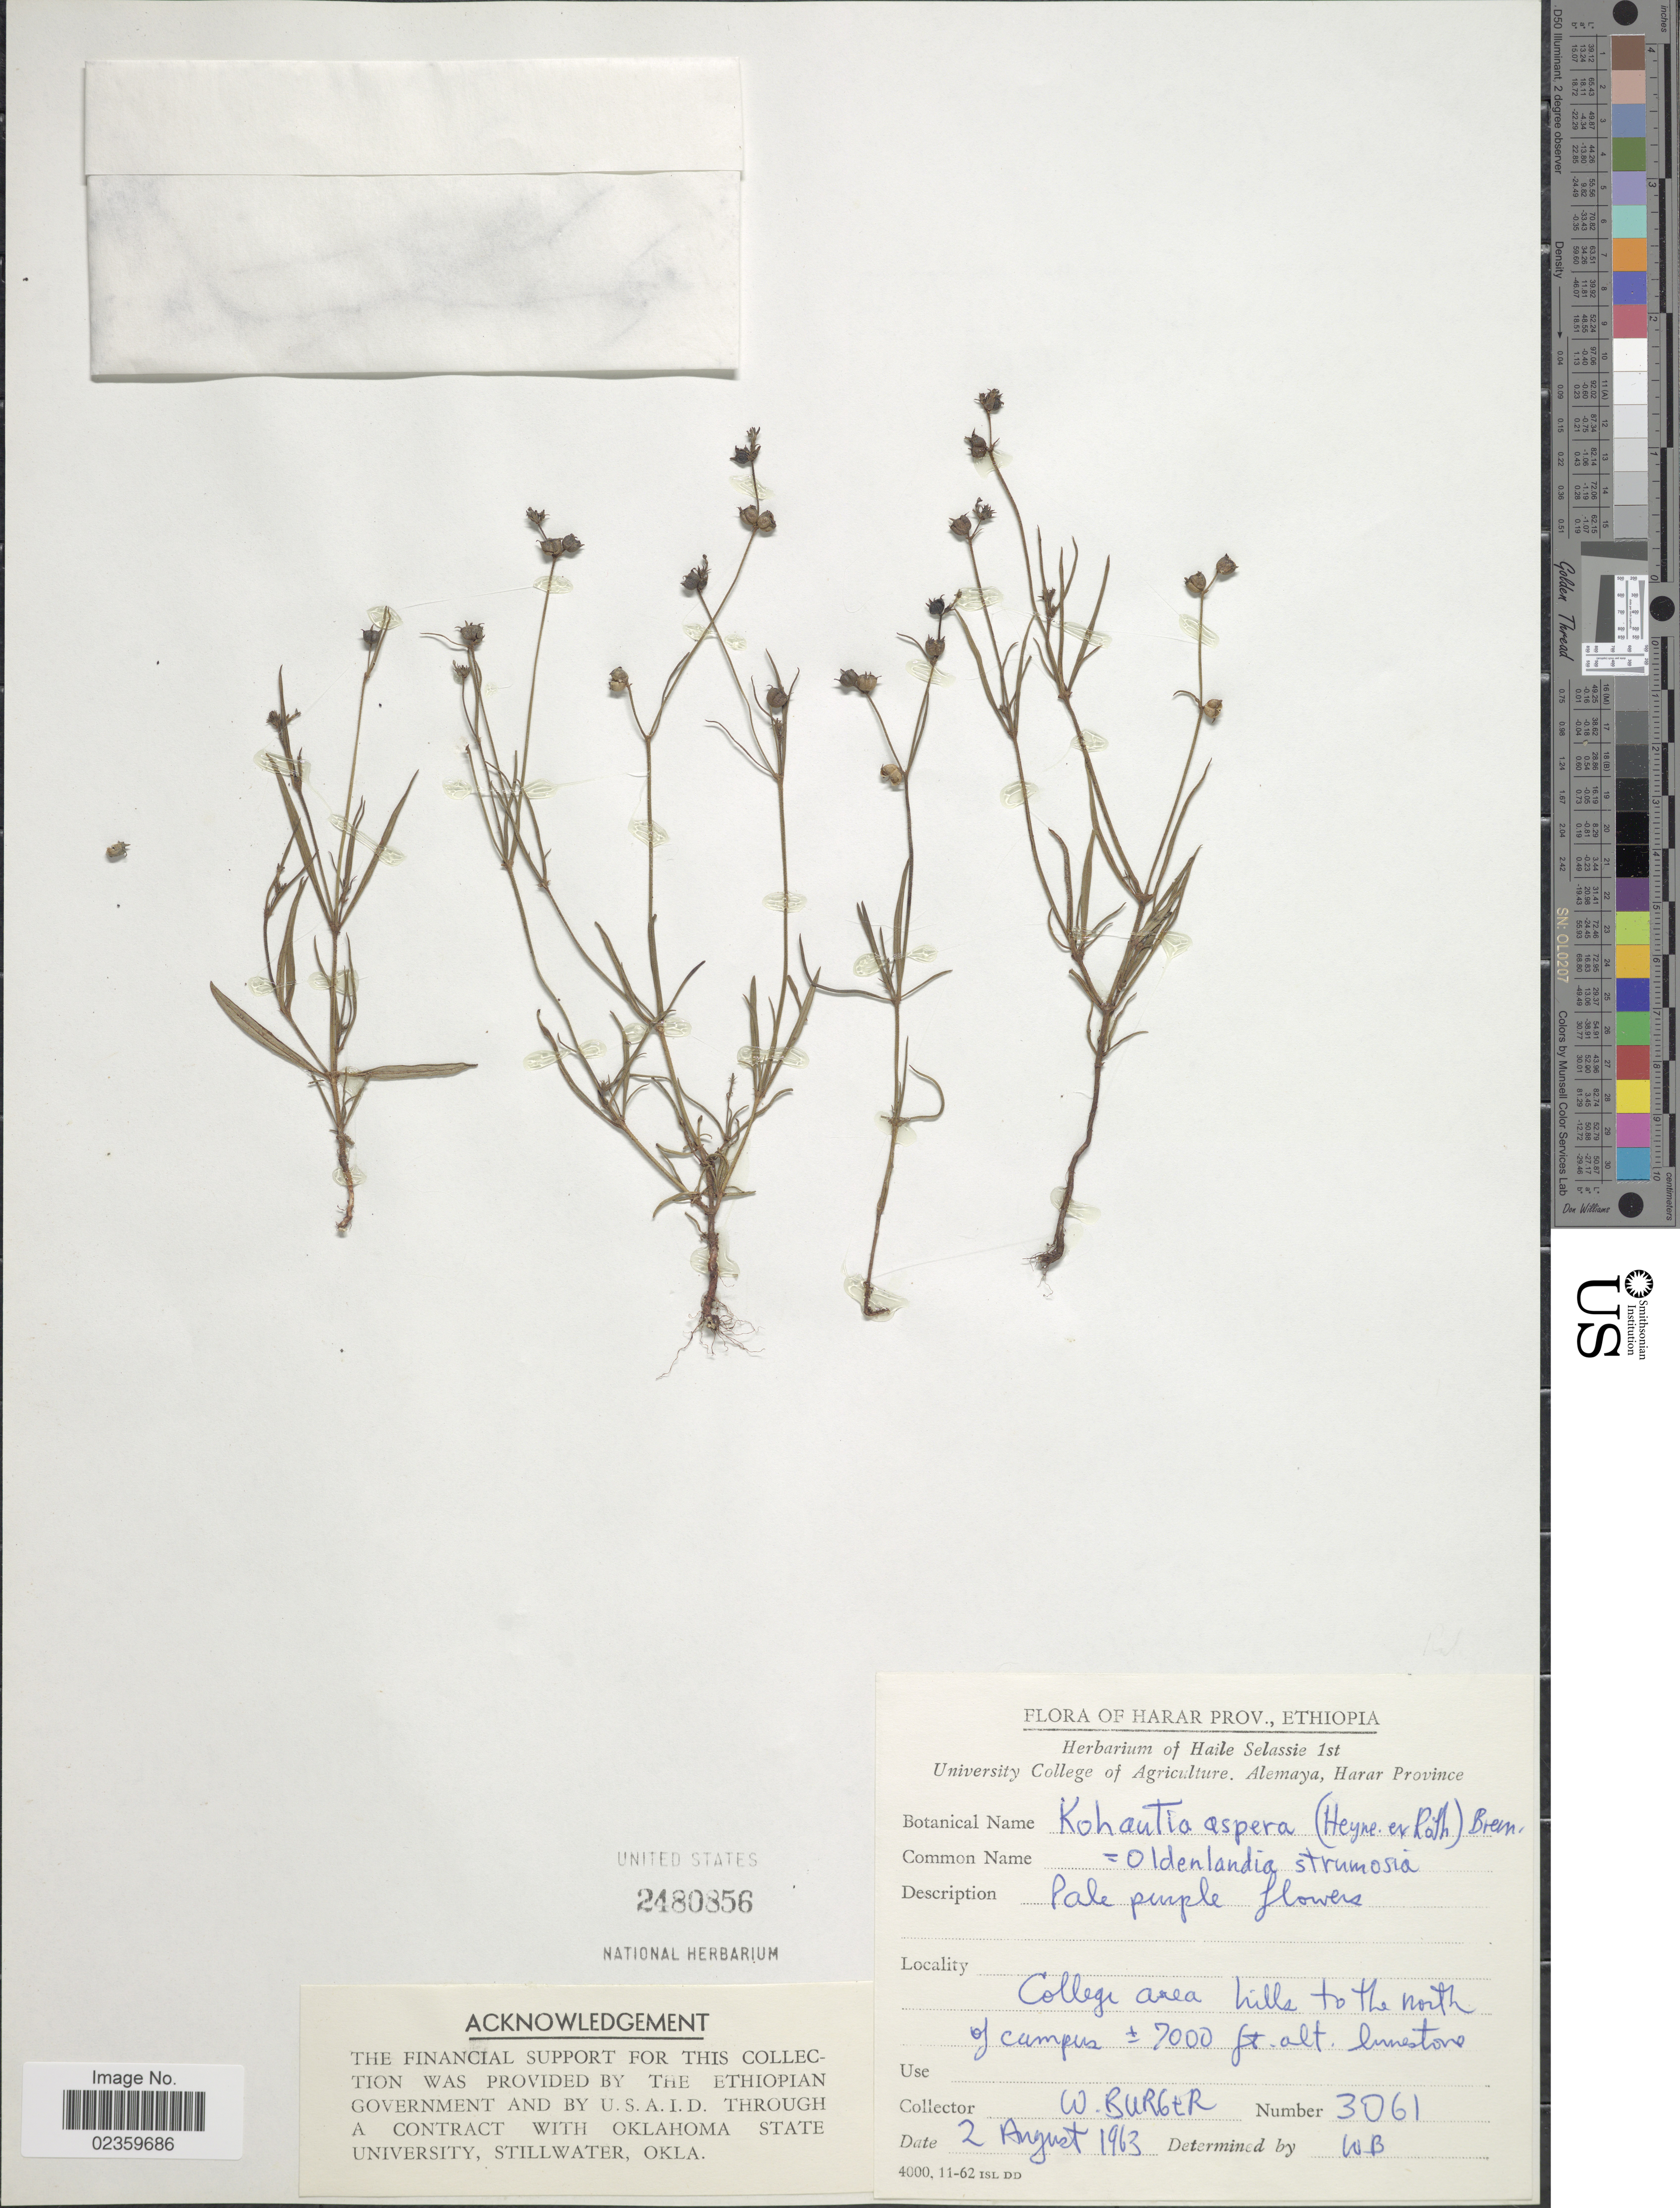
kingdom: Plantae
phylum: Tracheophyta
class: Magnoliopsida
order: Gentianales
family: Rubiaceae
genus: Kohautia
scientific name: Kohautia aspera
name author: (B. Heyne ex Roth) Bremek.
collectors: W. Burger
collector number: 3061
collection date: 1963-08-02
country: Ethiopia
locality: Harar Prov., College area hills to the north of campus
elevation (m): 2134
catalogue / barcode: US 2480856